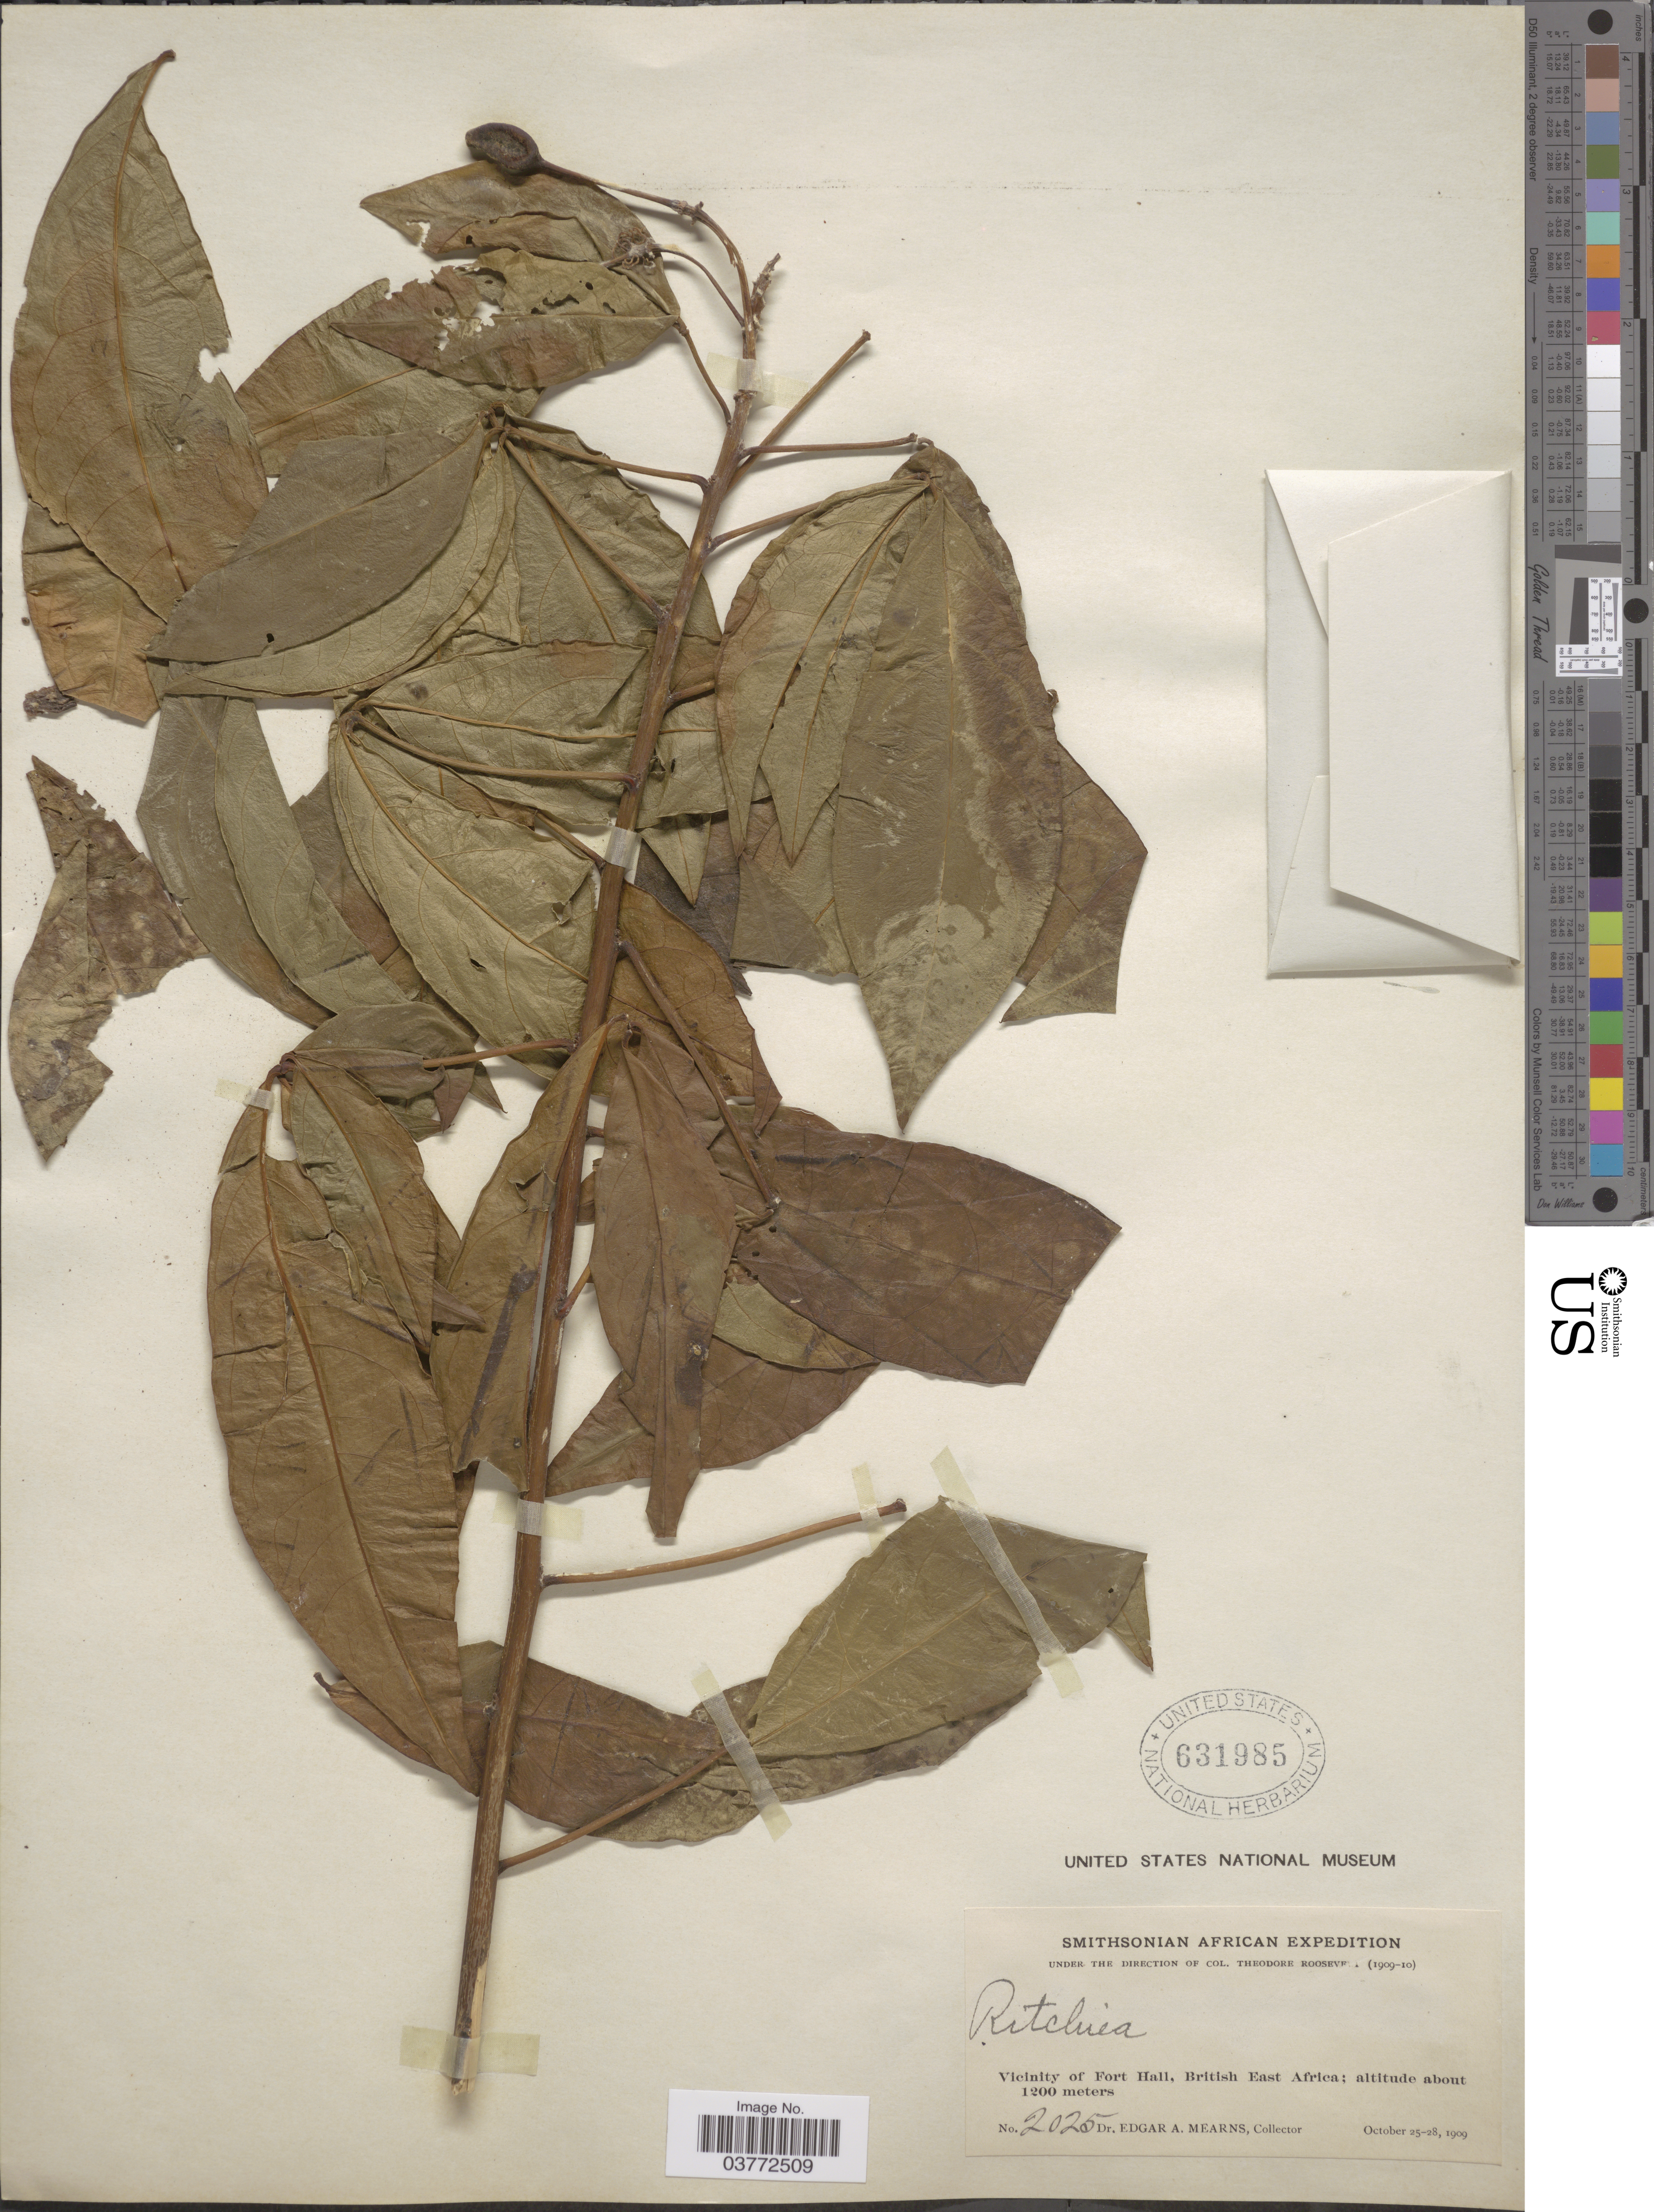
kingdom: Plantae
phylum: Tracheophyta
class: Magnoliopsida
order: Brassicales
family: Capparaceae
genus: Ritchiea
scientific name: Ritchiea sp.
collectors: E. A. Mearns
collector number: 2025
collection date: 1909-10-25/1909-10-28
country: Kenya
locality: Vicinity of Fort Hall, British East Africa.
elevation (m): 1200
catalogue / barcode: US 631985